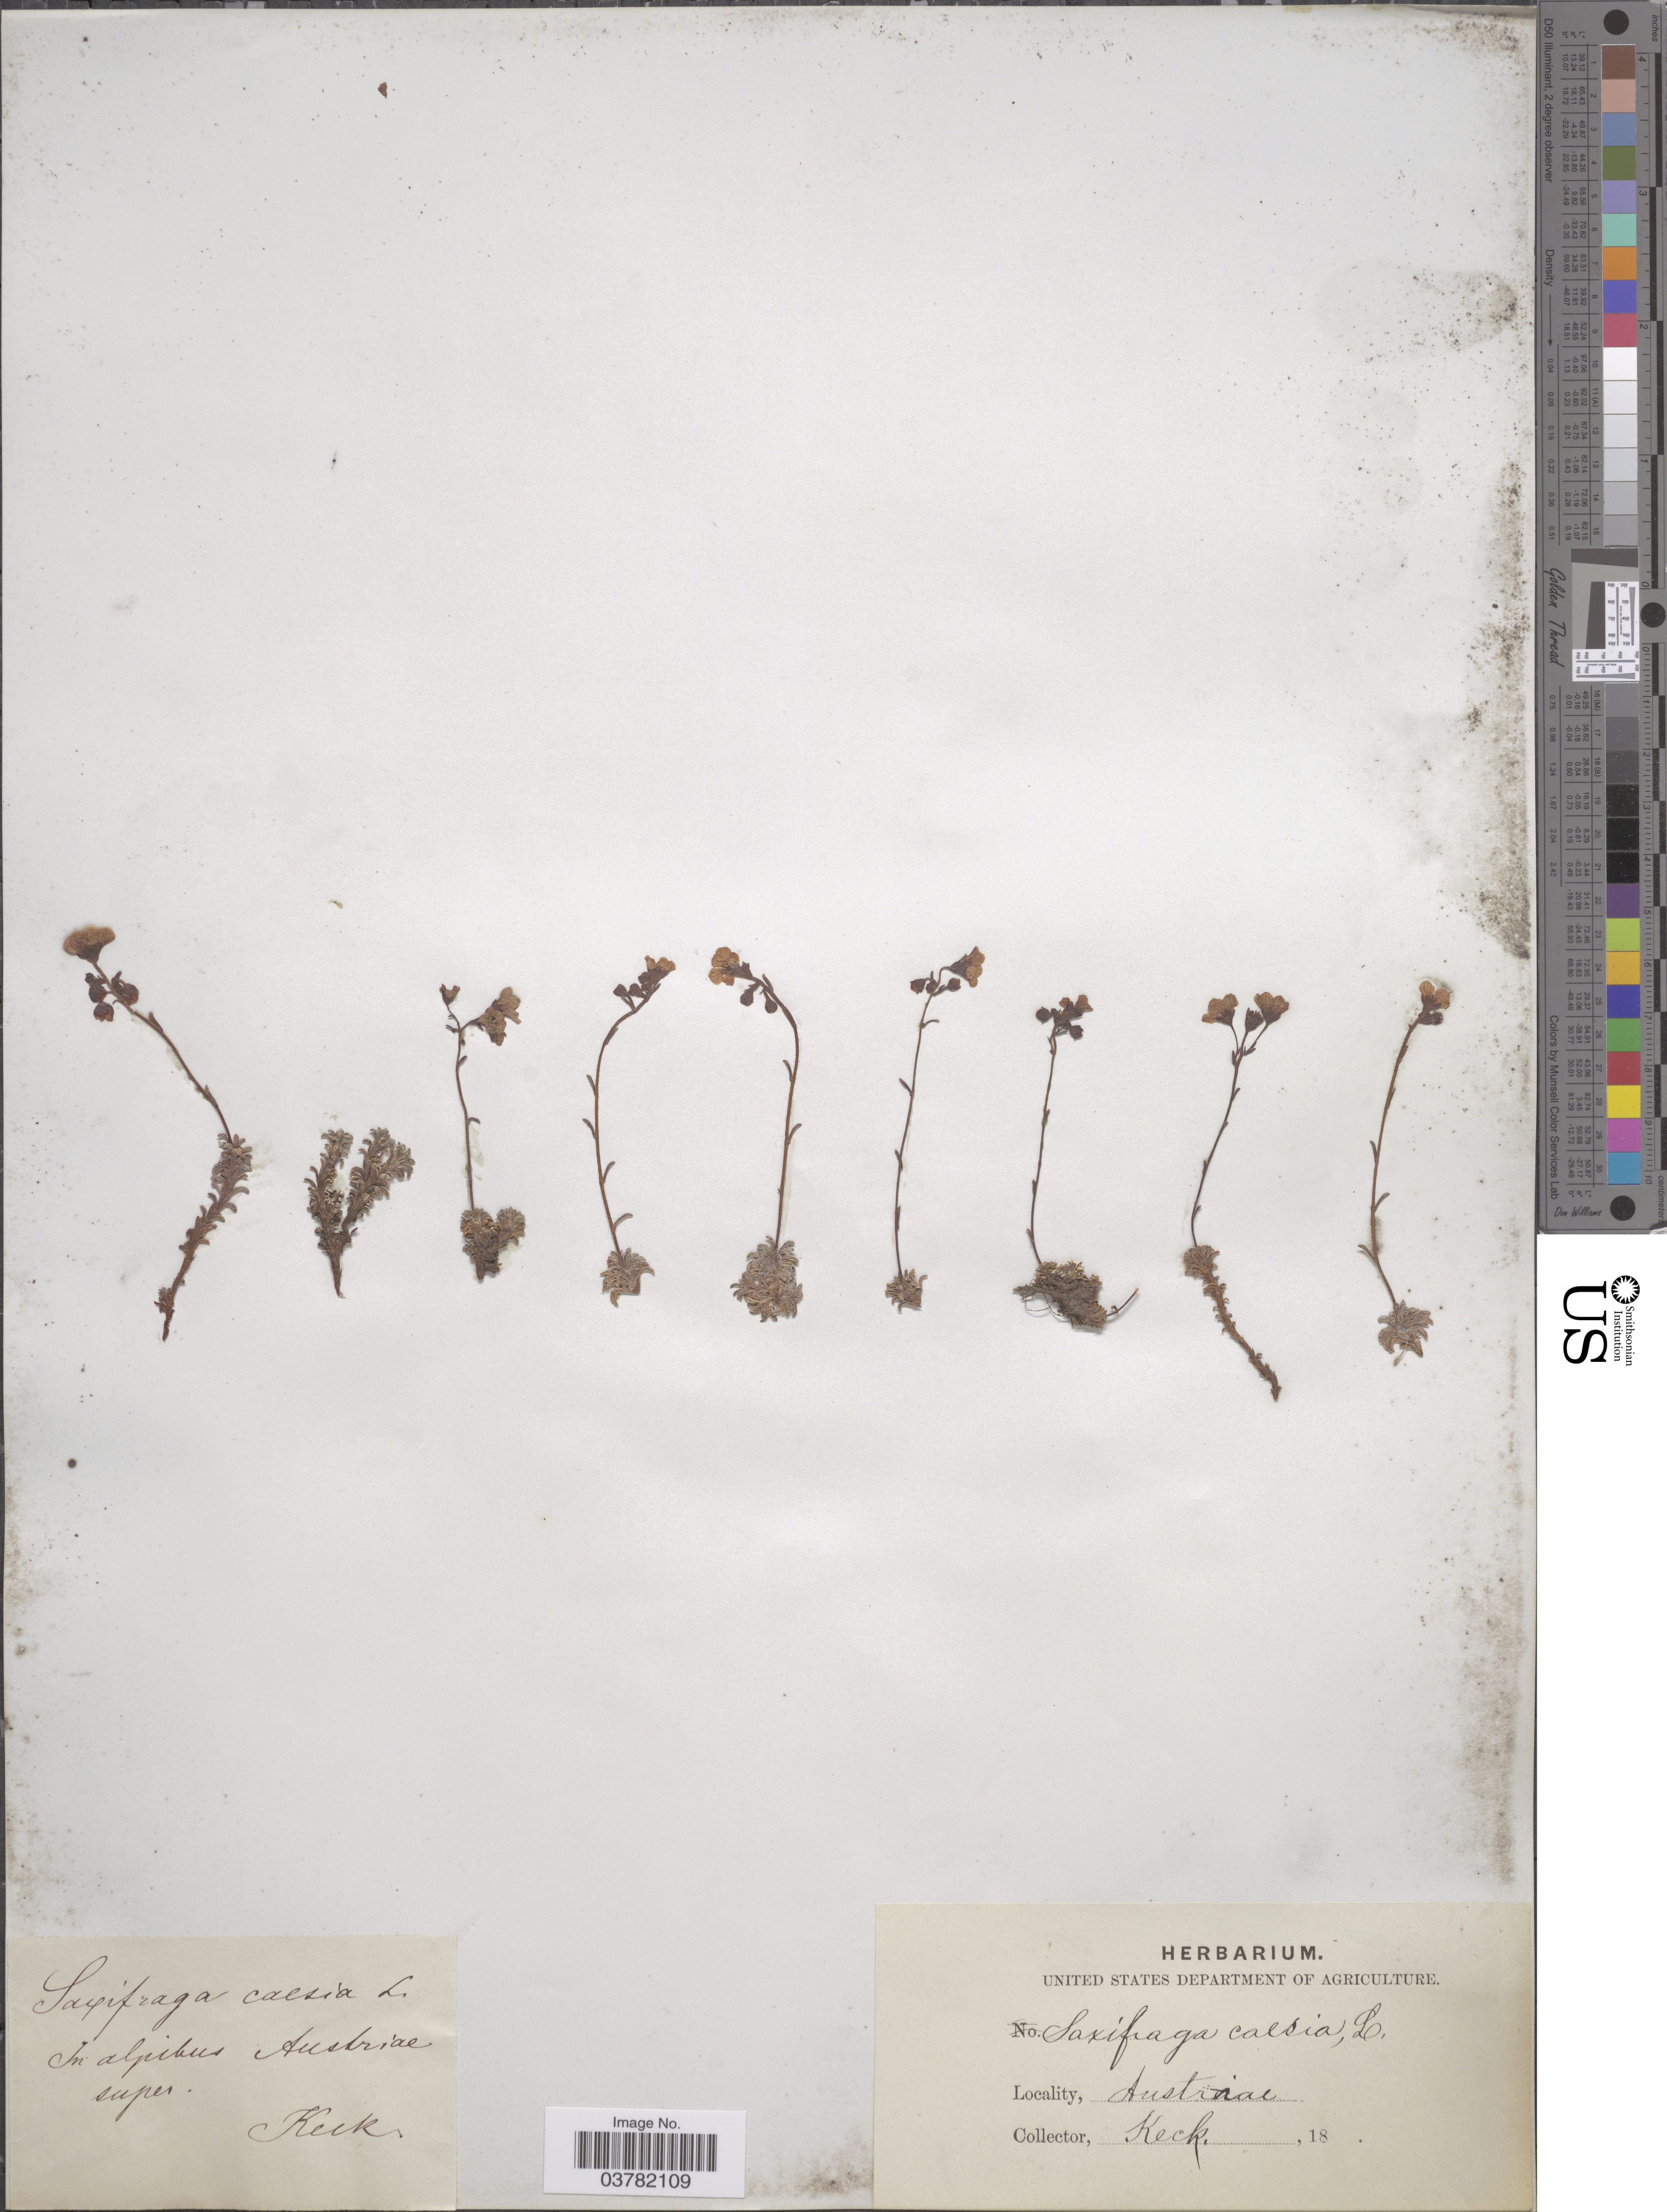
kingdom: Plantae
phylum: Tracheophyta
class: Magnoliopsida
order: Saxifragales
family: Saxifragaceae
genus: Saxifraga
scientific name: Saxifraga caesia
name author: L.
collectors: -- Keck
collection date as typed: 18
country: Austria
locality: In alpibus Austriae super.